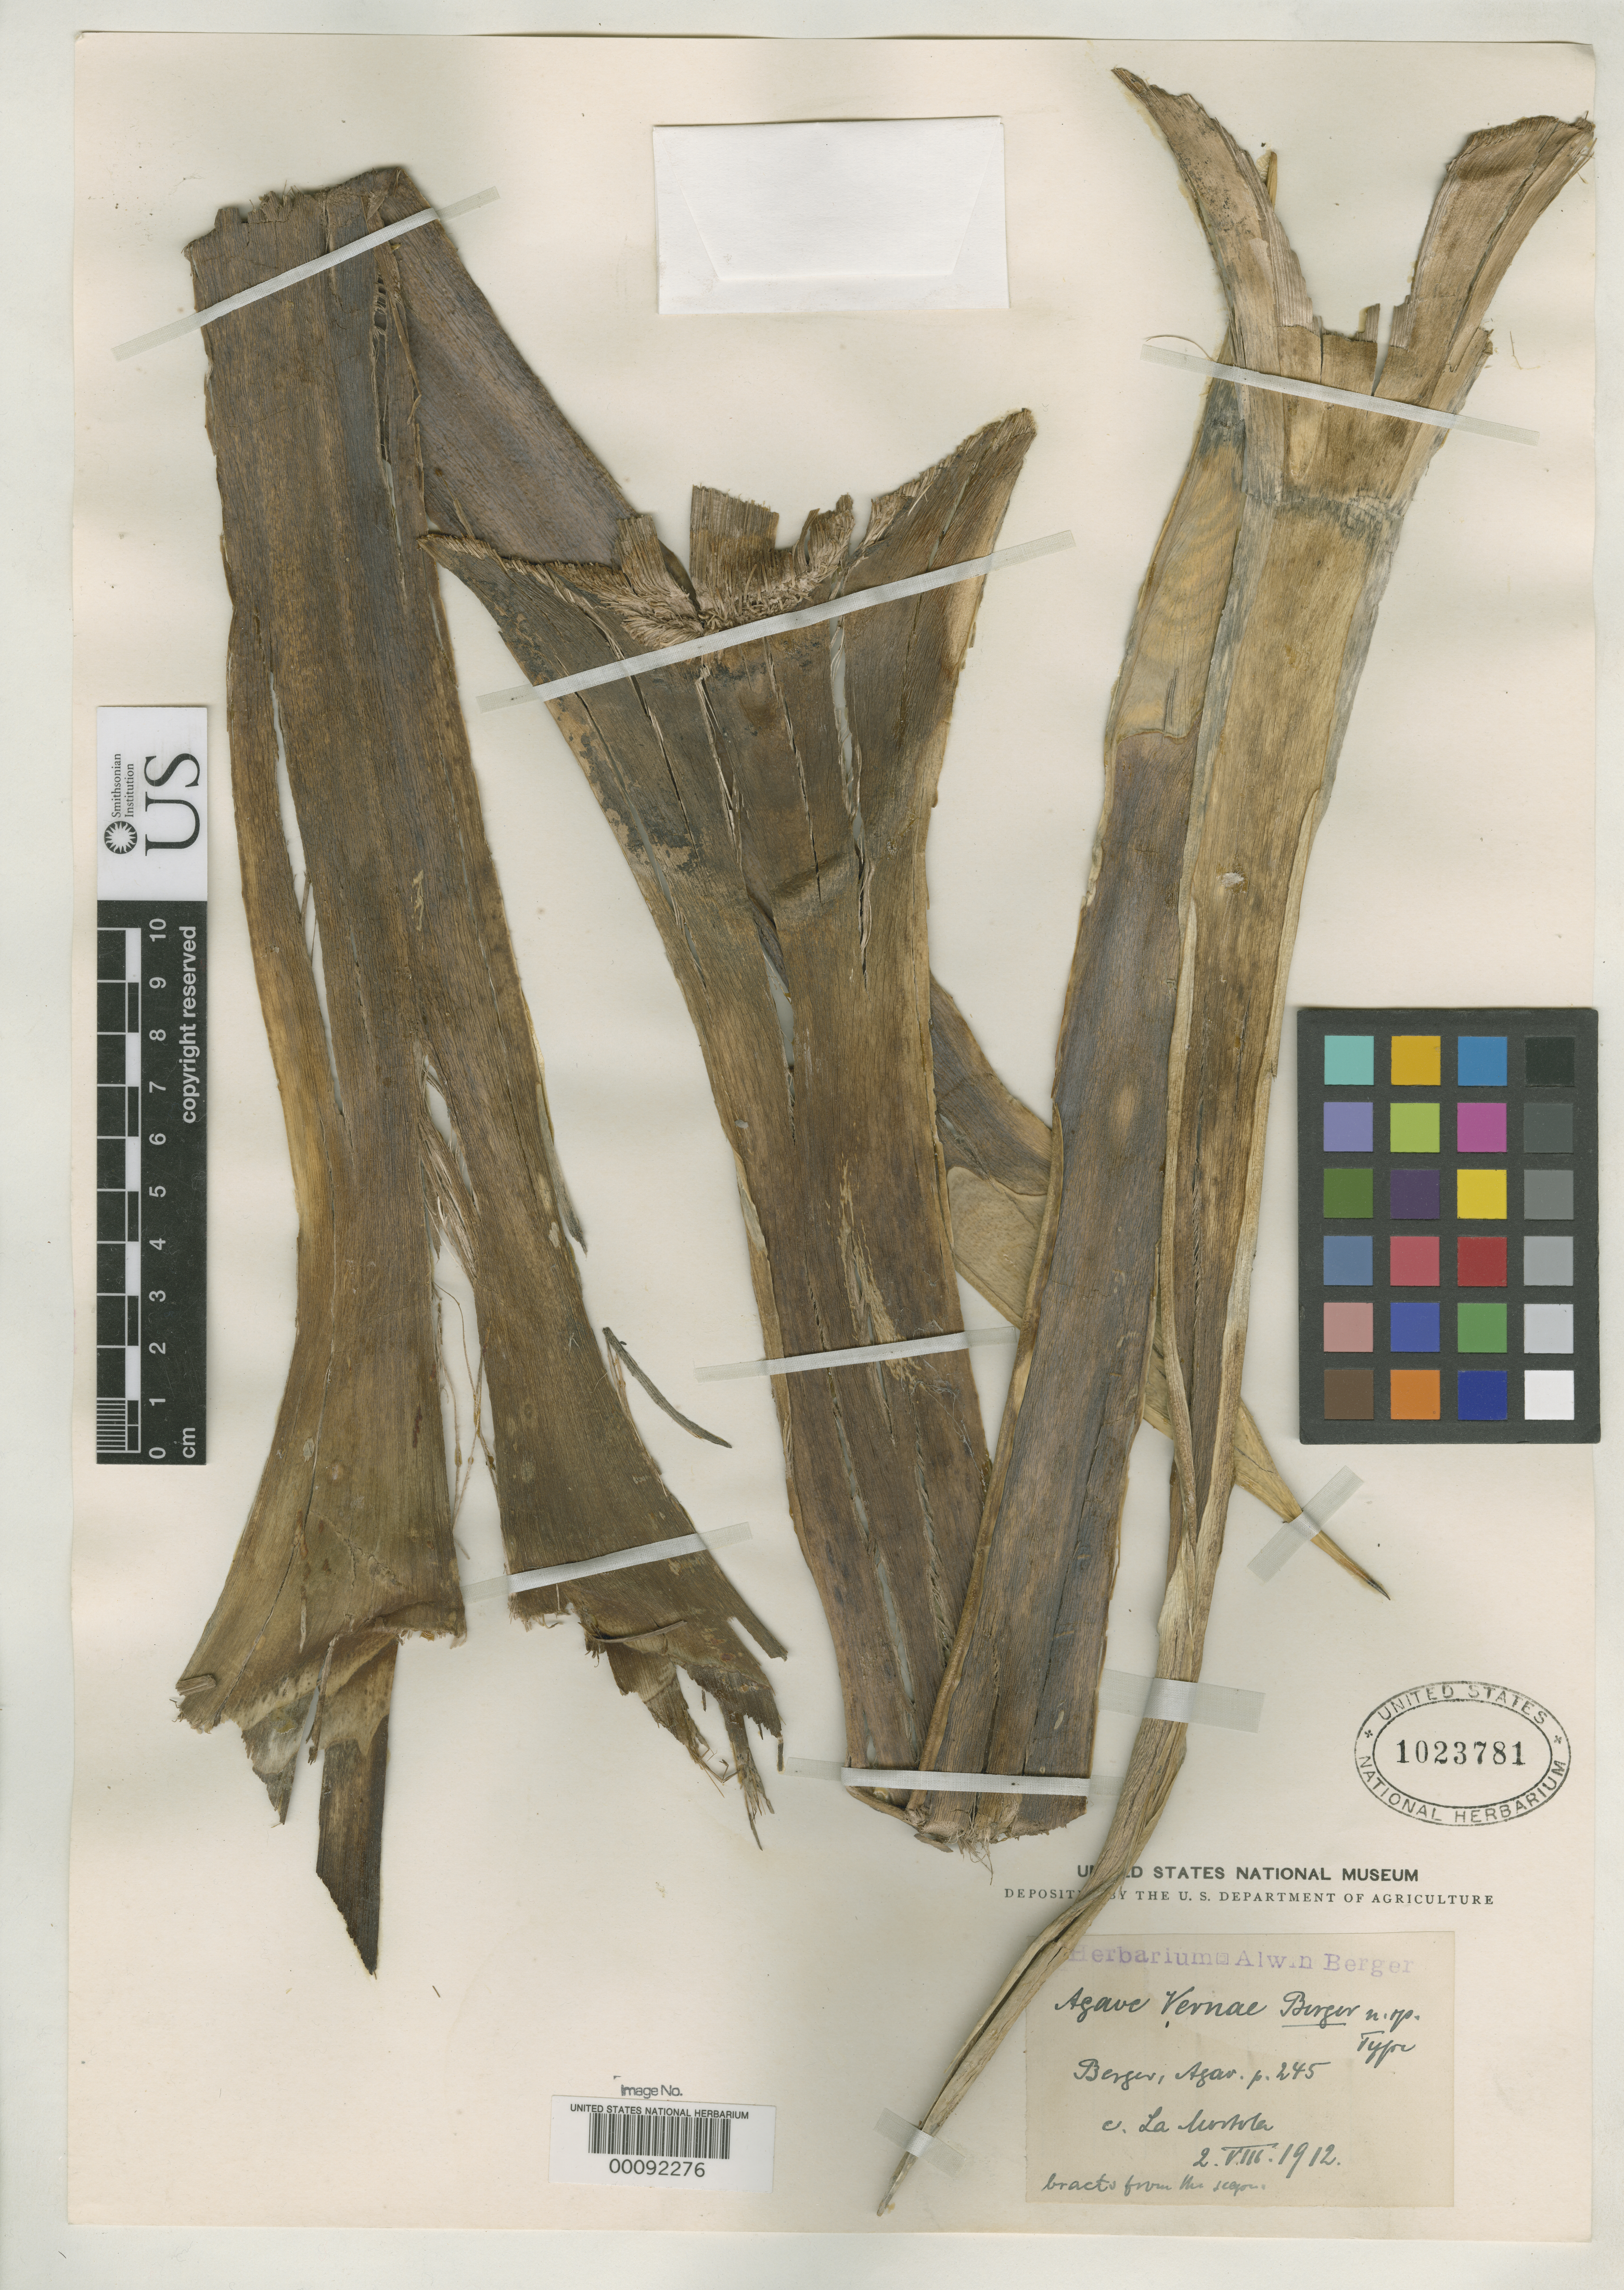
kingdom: Plantae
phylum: Tracheophyta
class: Liliopsida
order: Asparagales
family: Asparagaceae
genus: Agave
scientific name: Agave vernae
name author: A. Berger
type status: Type Collection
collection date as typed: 02 Aug 1912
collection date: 1912-08-02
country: Mexico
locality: Cultivated at La Mortola, Italy.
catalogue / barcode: US 1023781